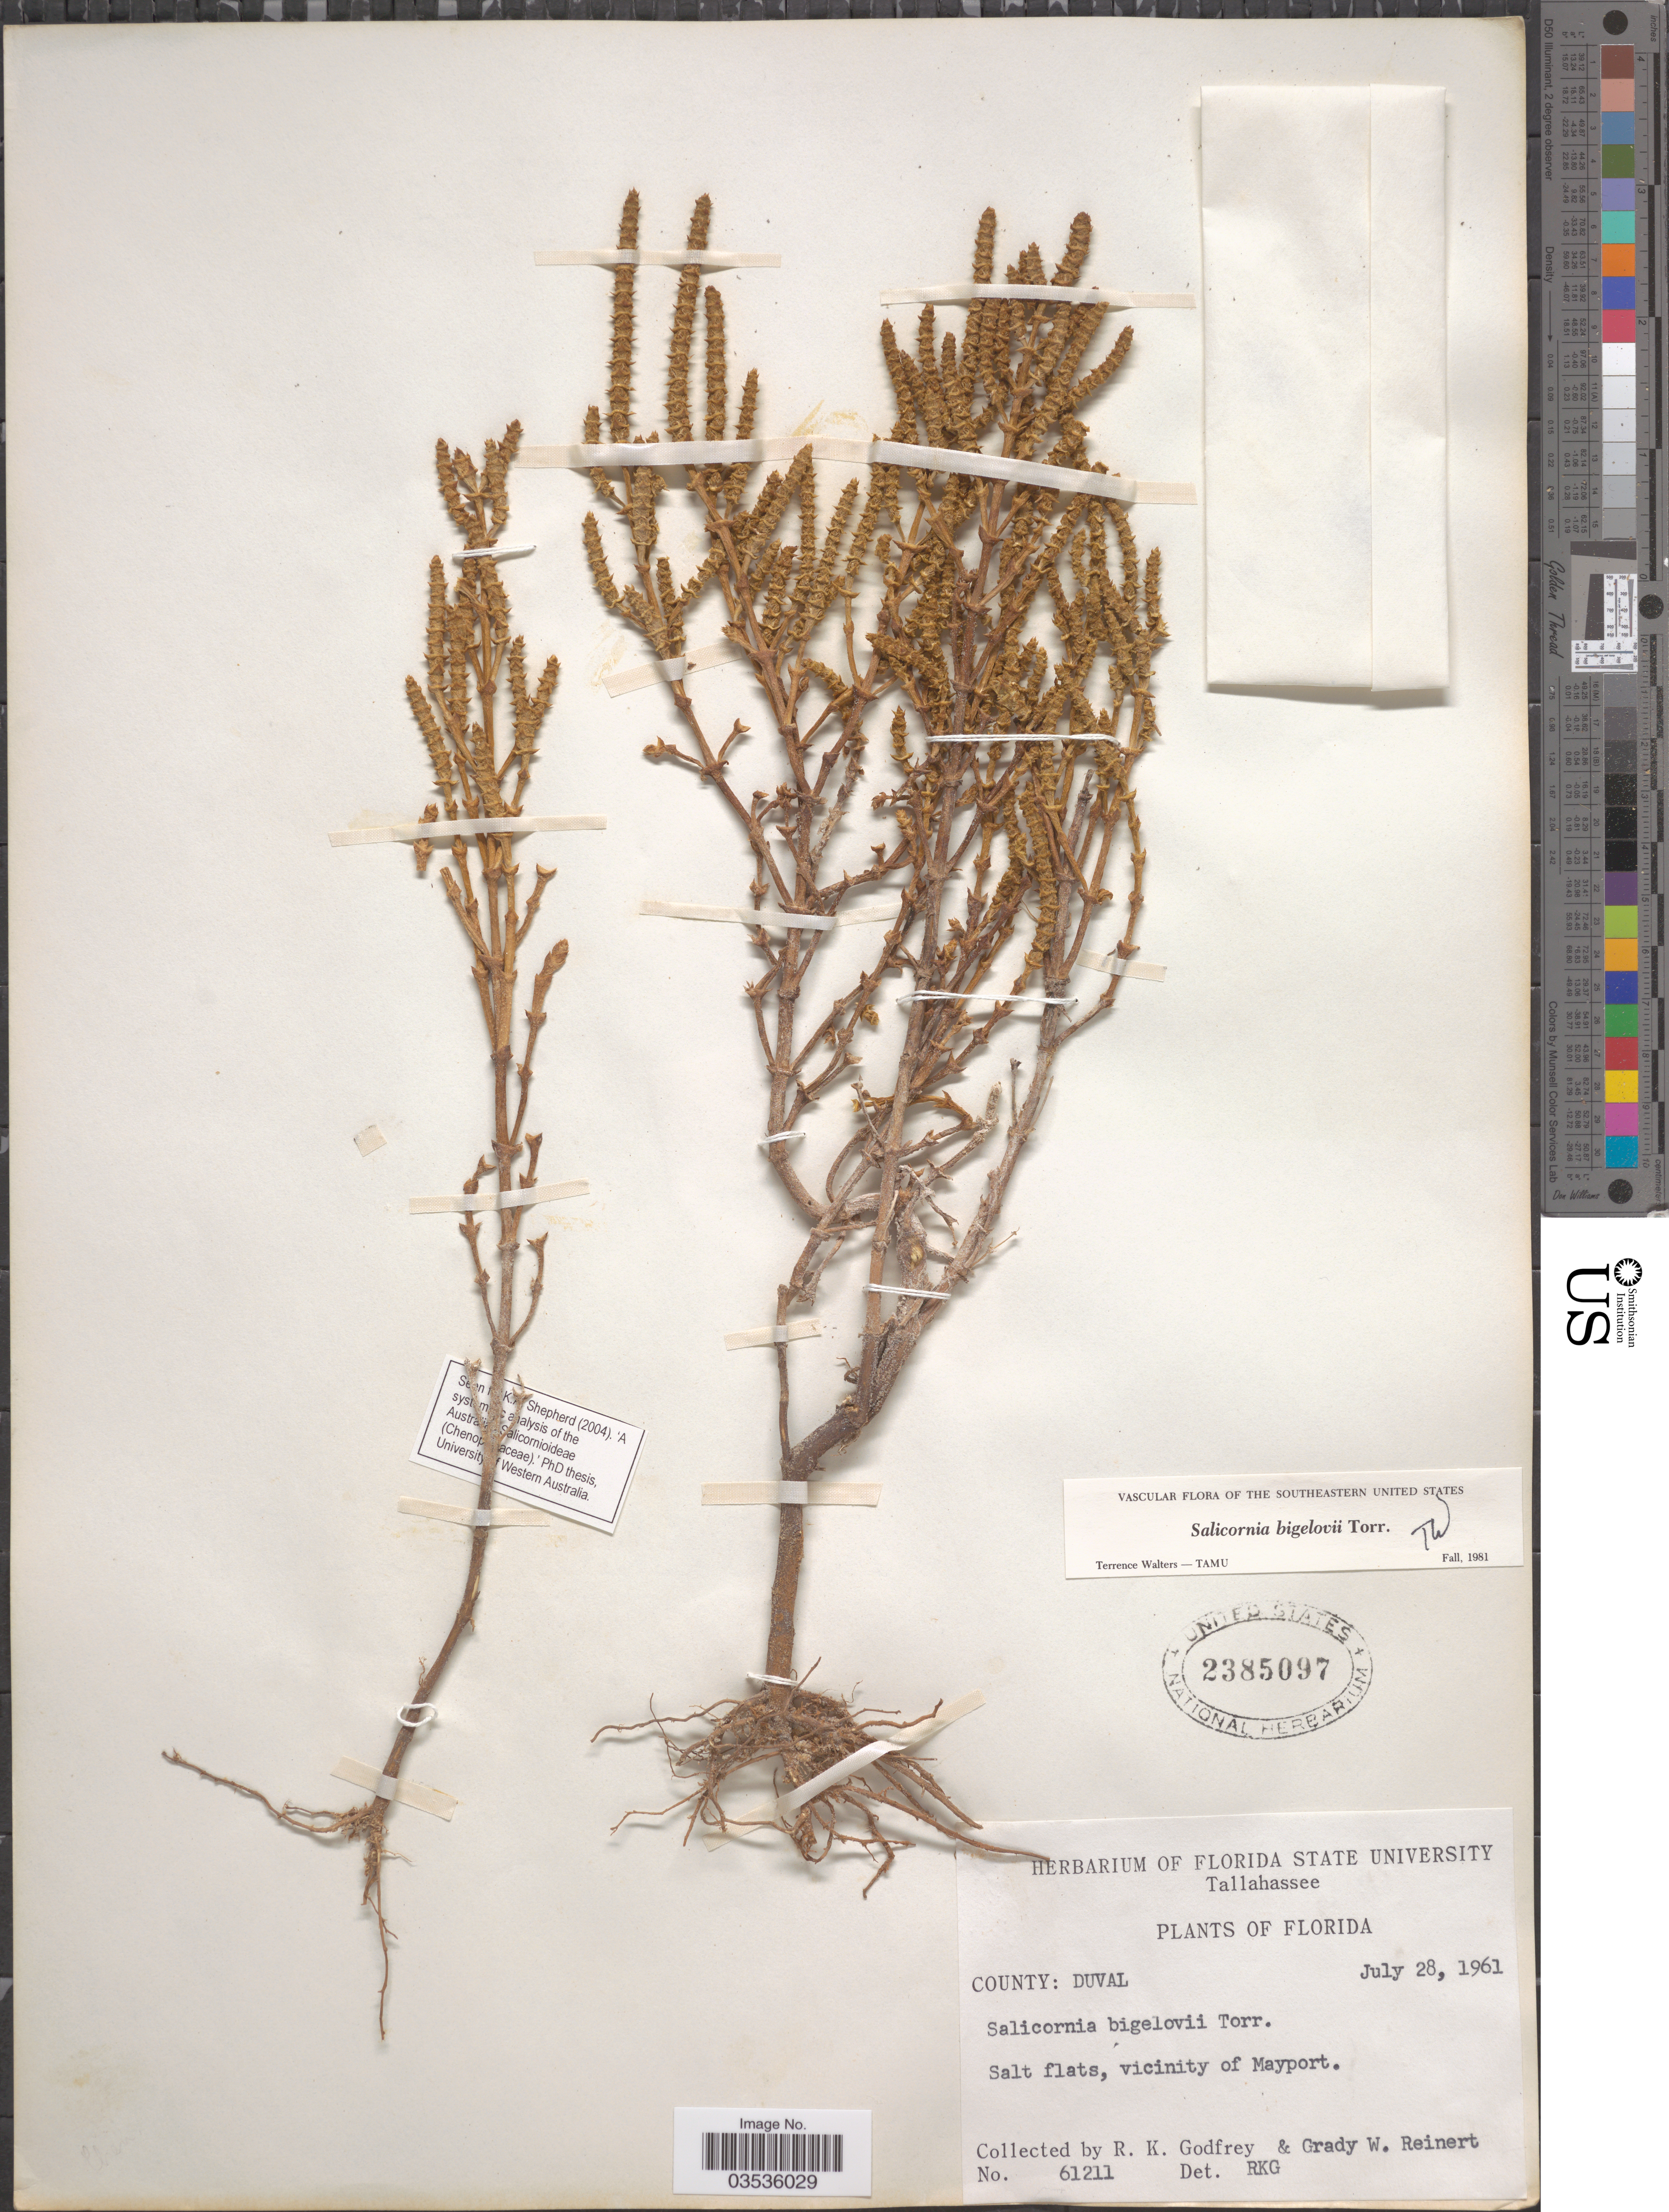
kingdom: Plantae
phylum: Tracheophyta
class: Magnoliopsida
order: Caryophyllales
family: Amaranthaceae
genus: Salicornia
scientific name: Salicornia bigelovii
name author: Torr.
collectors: R. K. Godfrey & G. Reinert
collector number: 61211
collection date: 1961-07-28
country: United States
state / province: Florida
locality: County: Duval. Salt flats, vicinity of Mayport.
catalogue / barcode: US 2385097